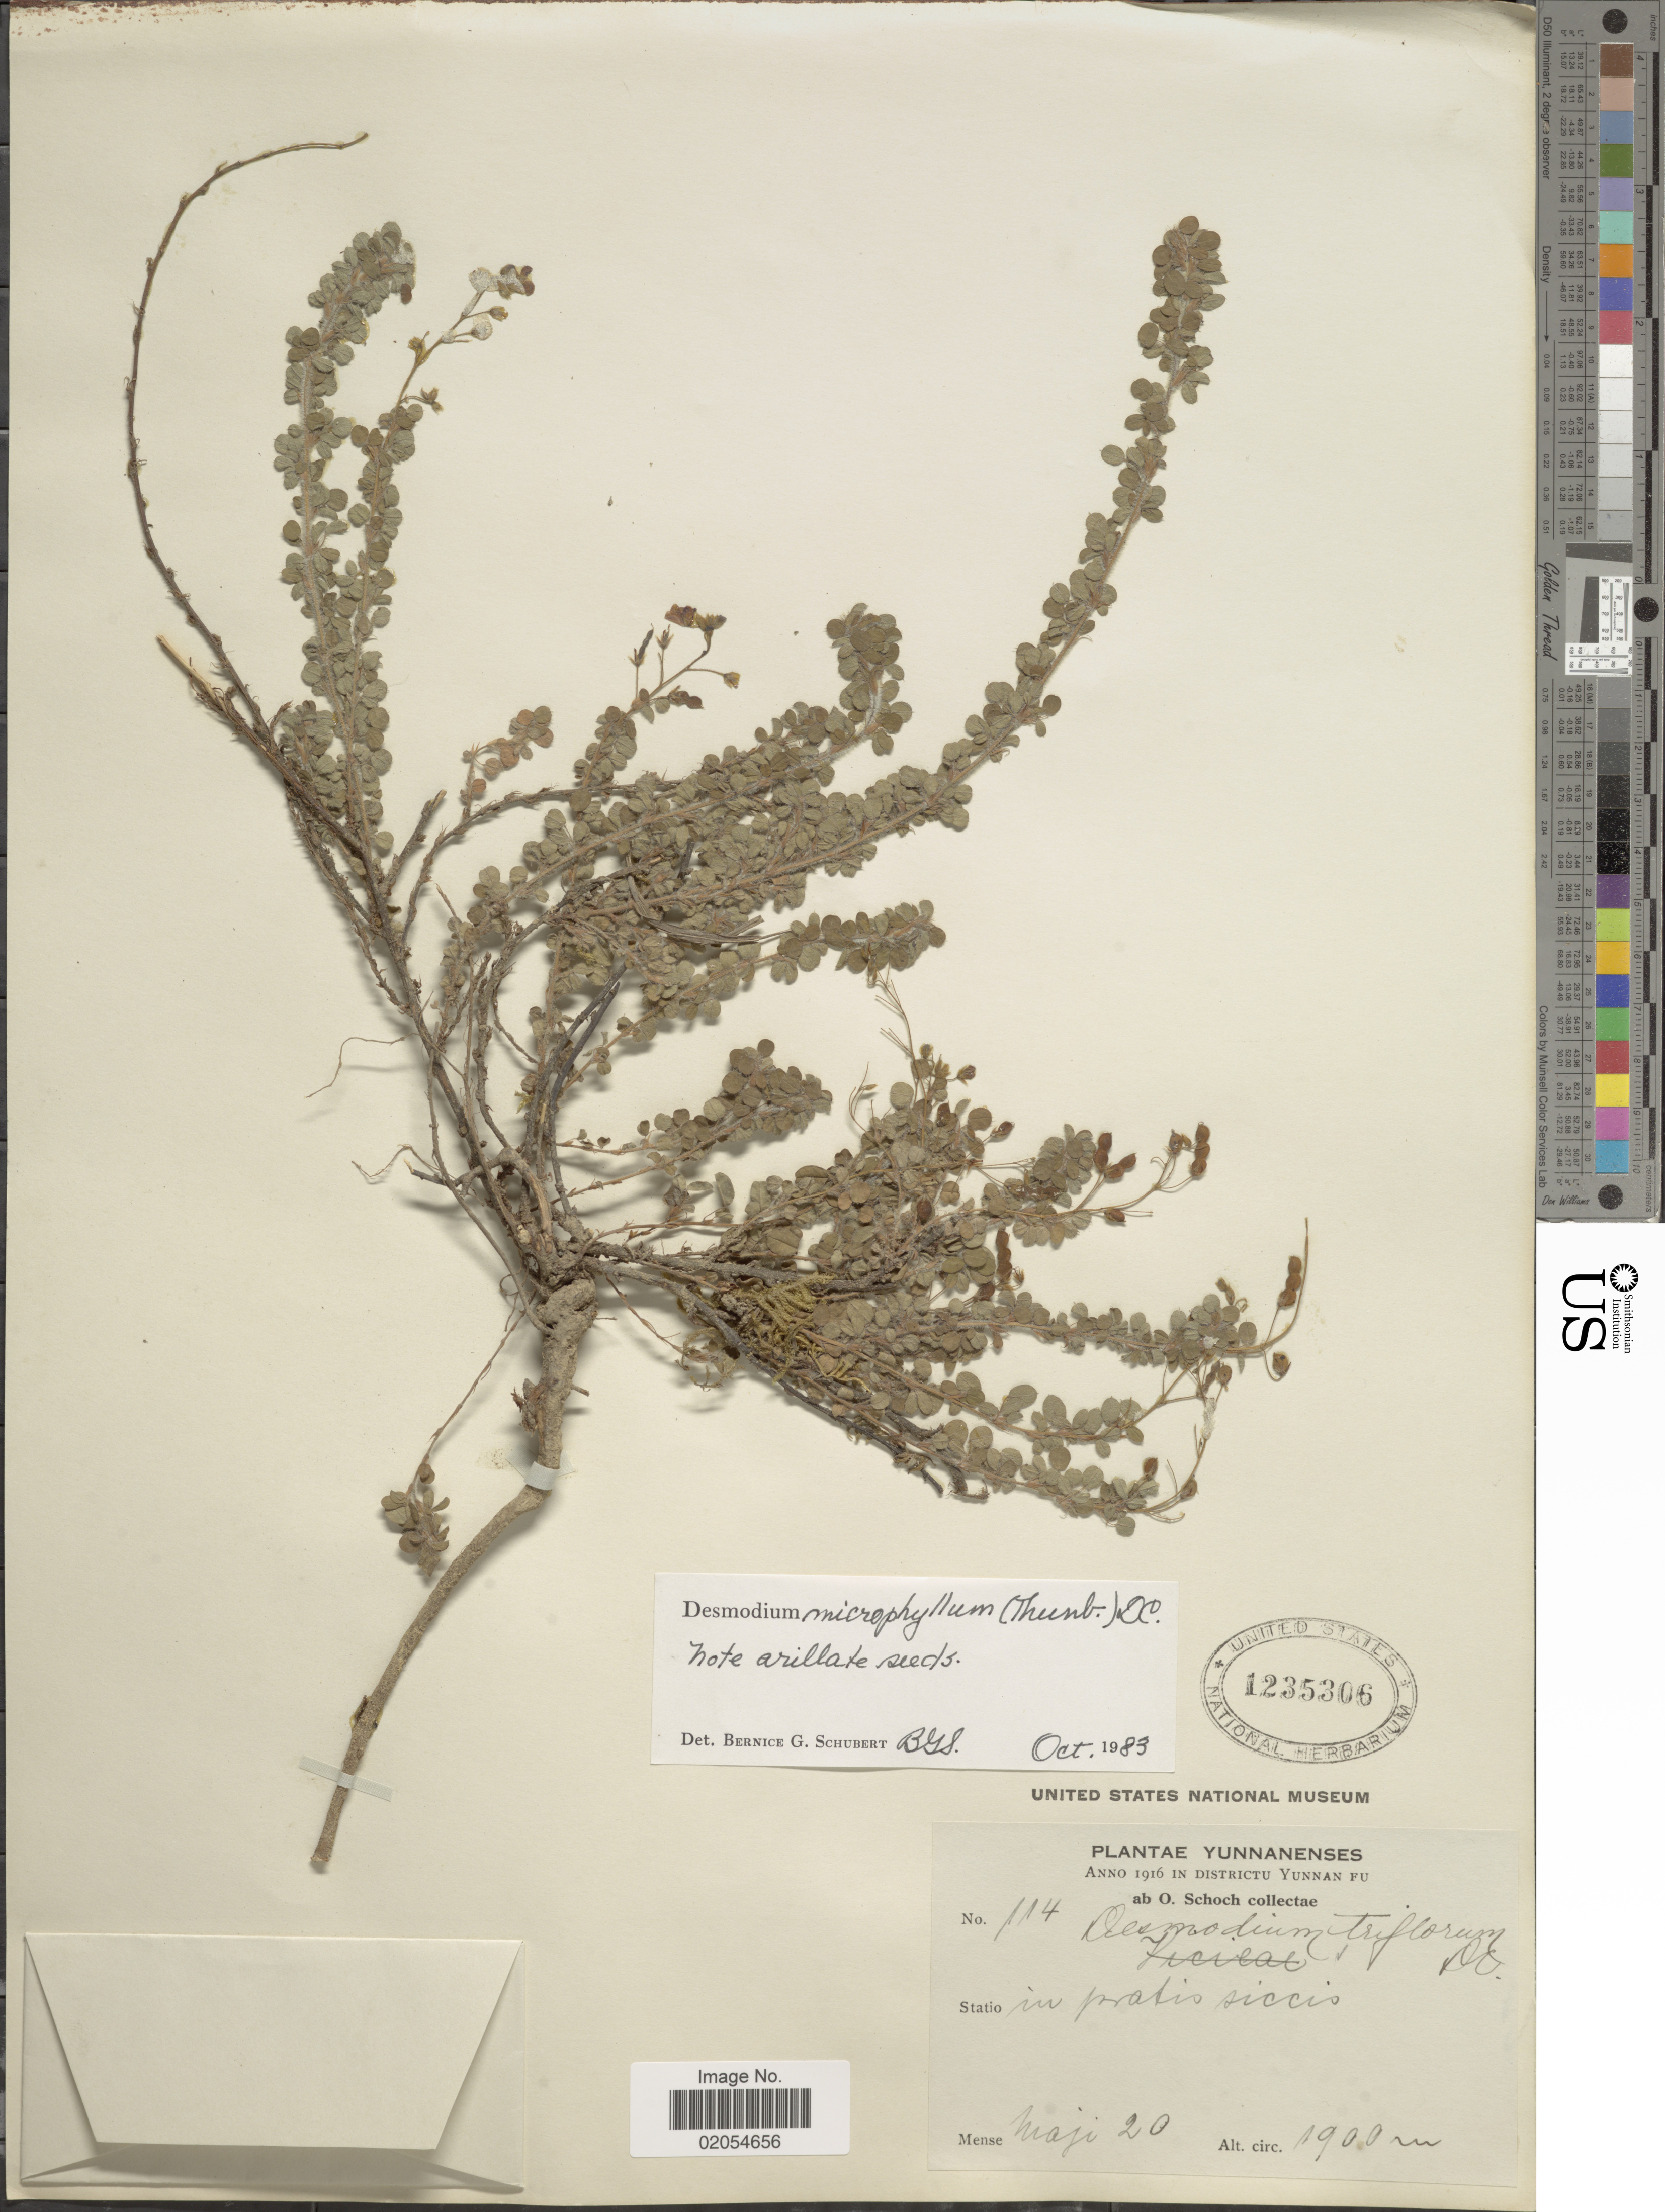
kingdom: Plantae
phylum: Tracheophyta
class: Magnoliopsida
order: Fabales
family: Fabaceae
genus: Leptodesmia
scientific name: Leptodesmia microphylla var. microphylla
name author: (Thunb.) H. Ohashi & K. Ohashi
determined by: Strong, Mark T., (BOT), Smithsonian Institution - National Museum of Natural History (UNITED STATES)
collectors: O. Schoch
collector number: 114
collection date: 1916-05-20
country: China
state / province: Yunnan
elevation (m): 1900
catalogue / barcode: US 1235306